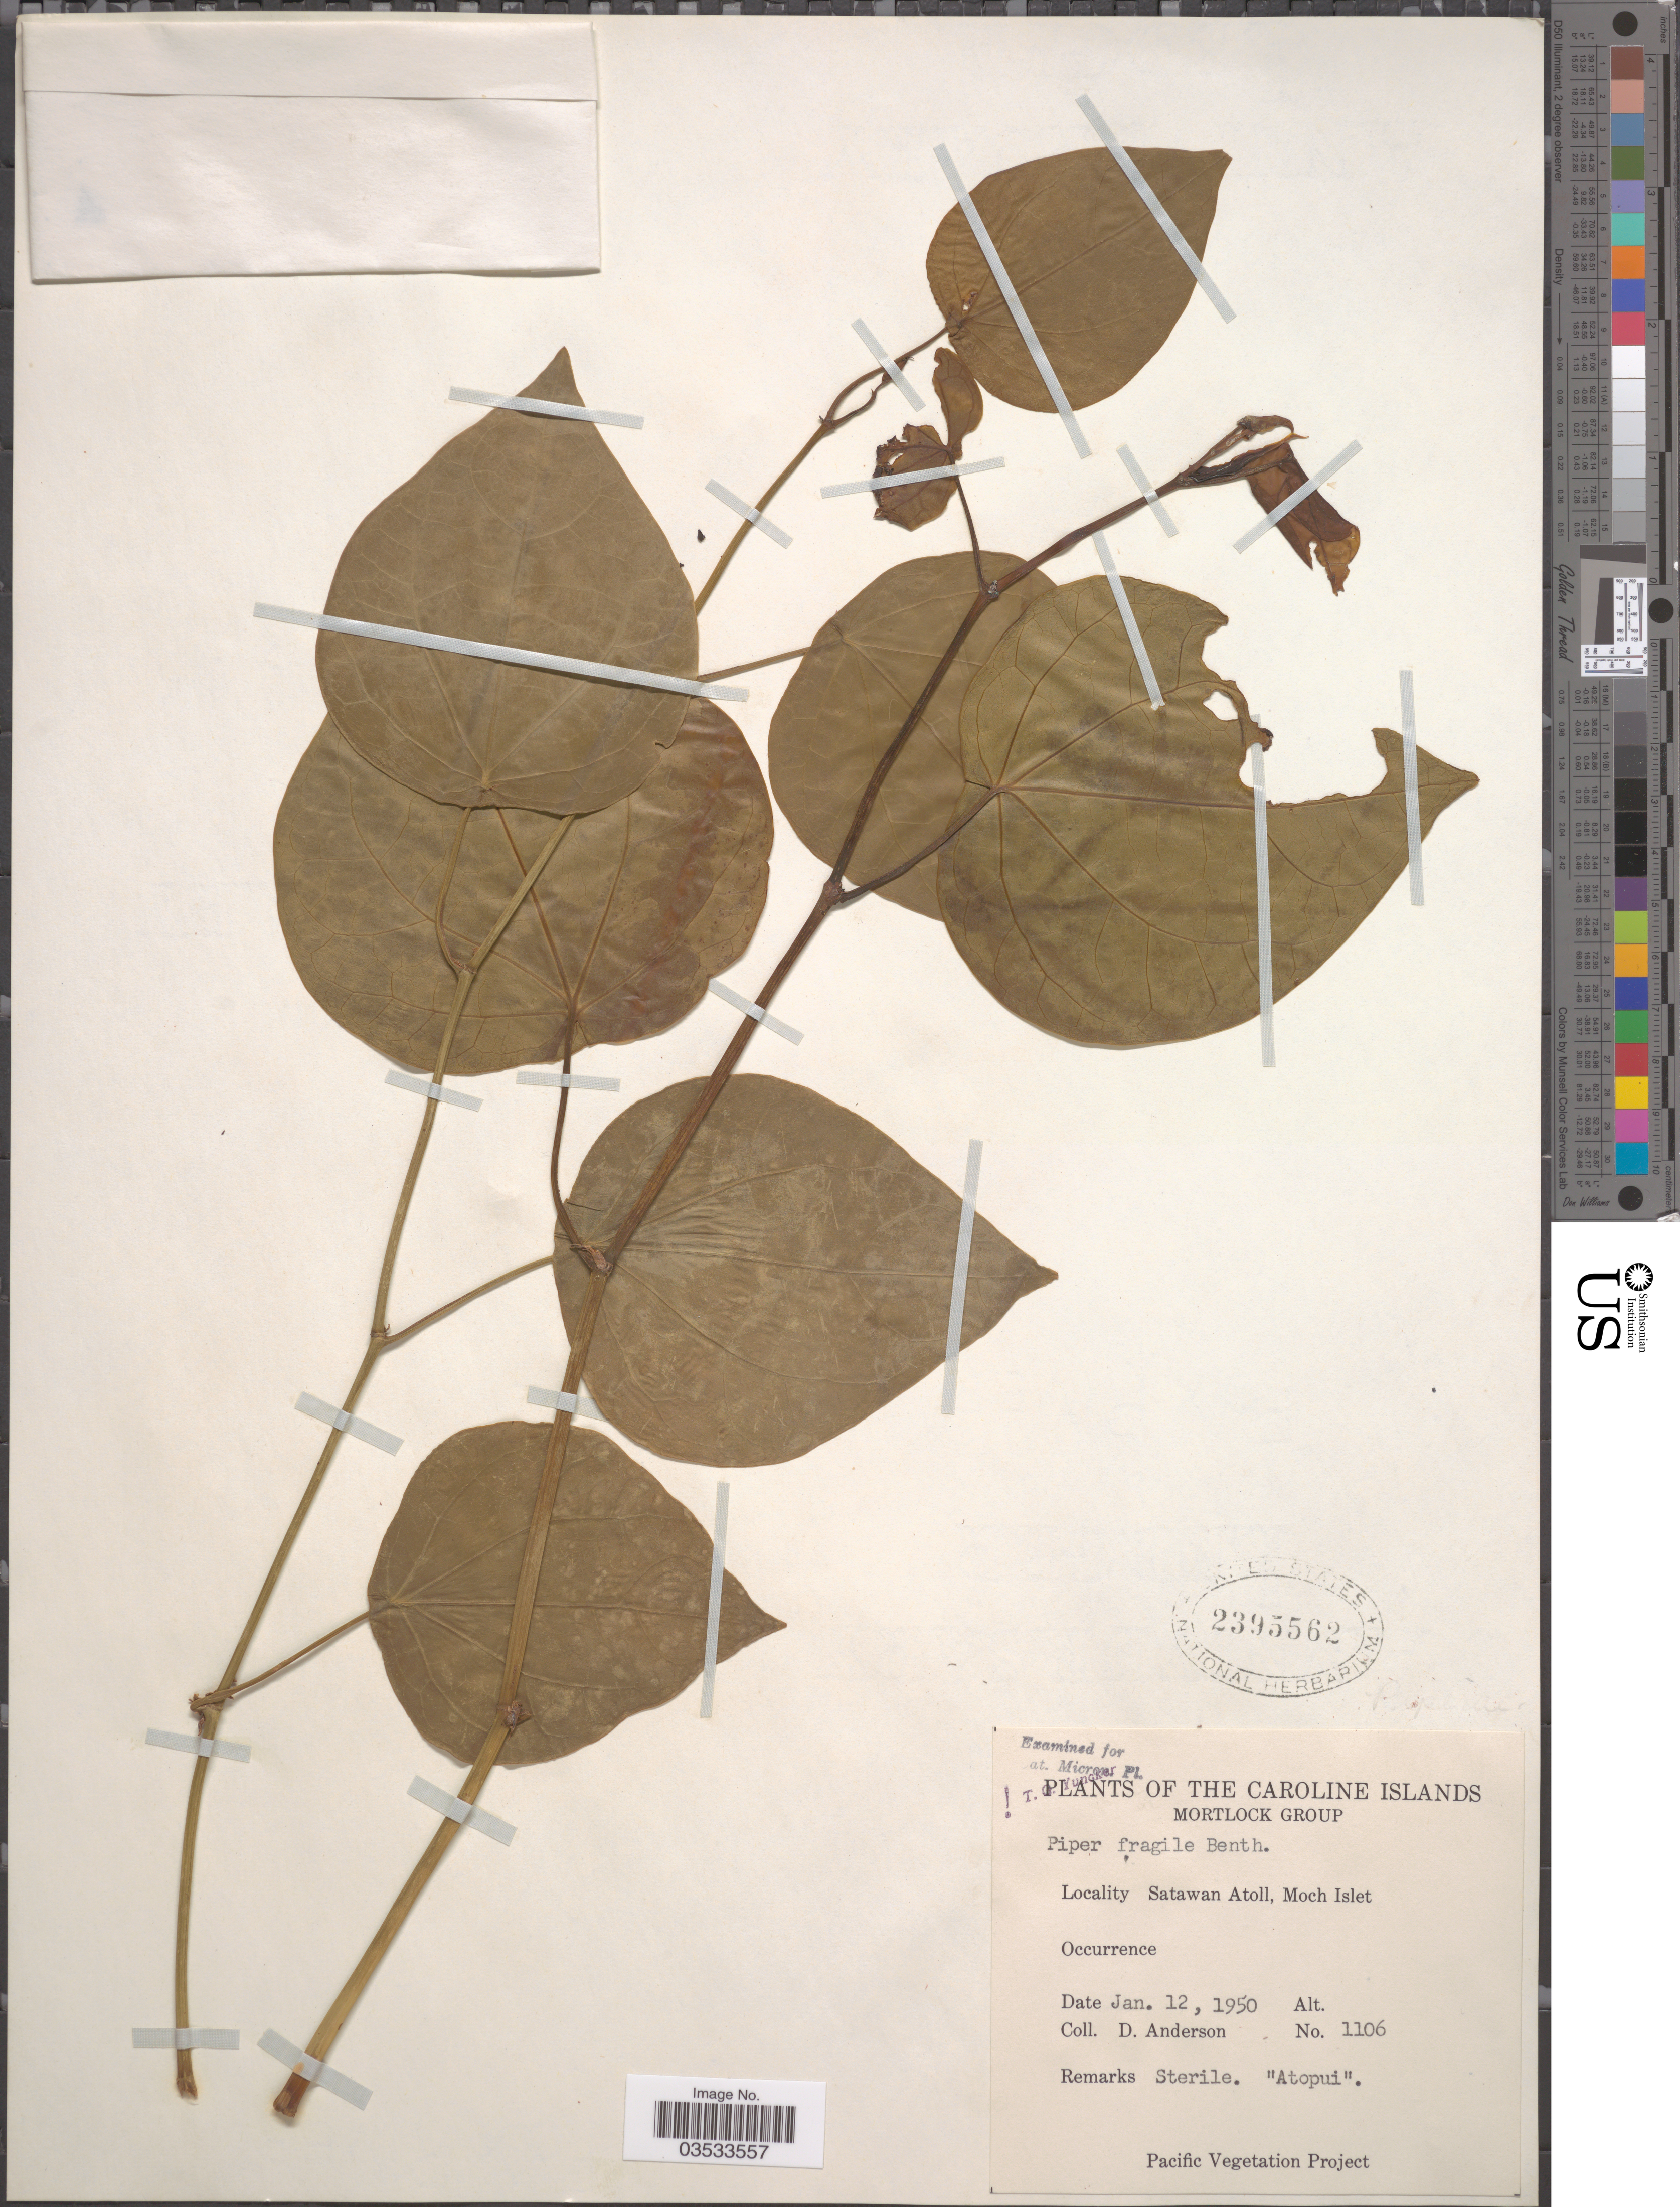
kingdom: Plantae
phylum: Tracheophyta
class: Magnoliopsida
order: Piperales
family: Piperaceae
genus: Piper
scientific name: Piper fragile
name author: Benth.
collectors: D. Anderson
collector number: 1106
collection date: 1950-01-12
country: Micronesia, Federated States of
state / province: Truk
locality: The Caroline Islands. Mortlock Group. Satawan Atoll, Moch Islet.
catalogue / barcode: US 2395562